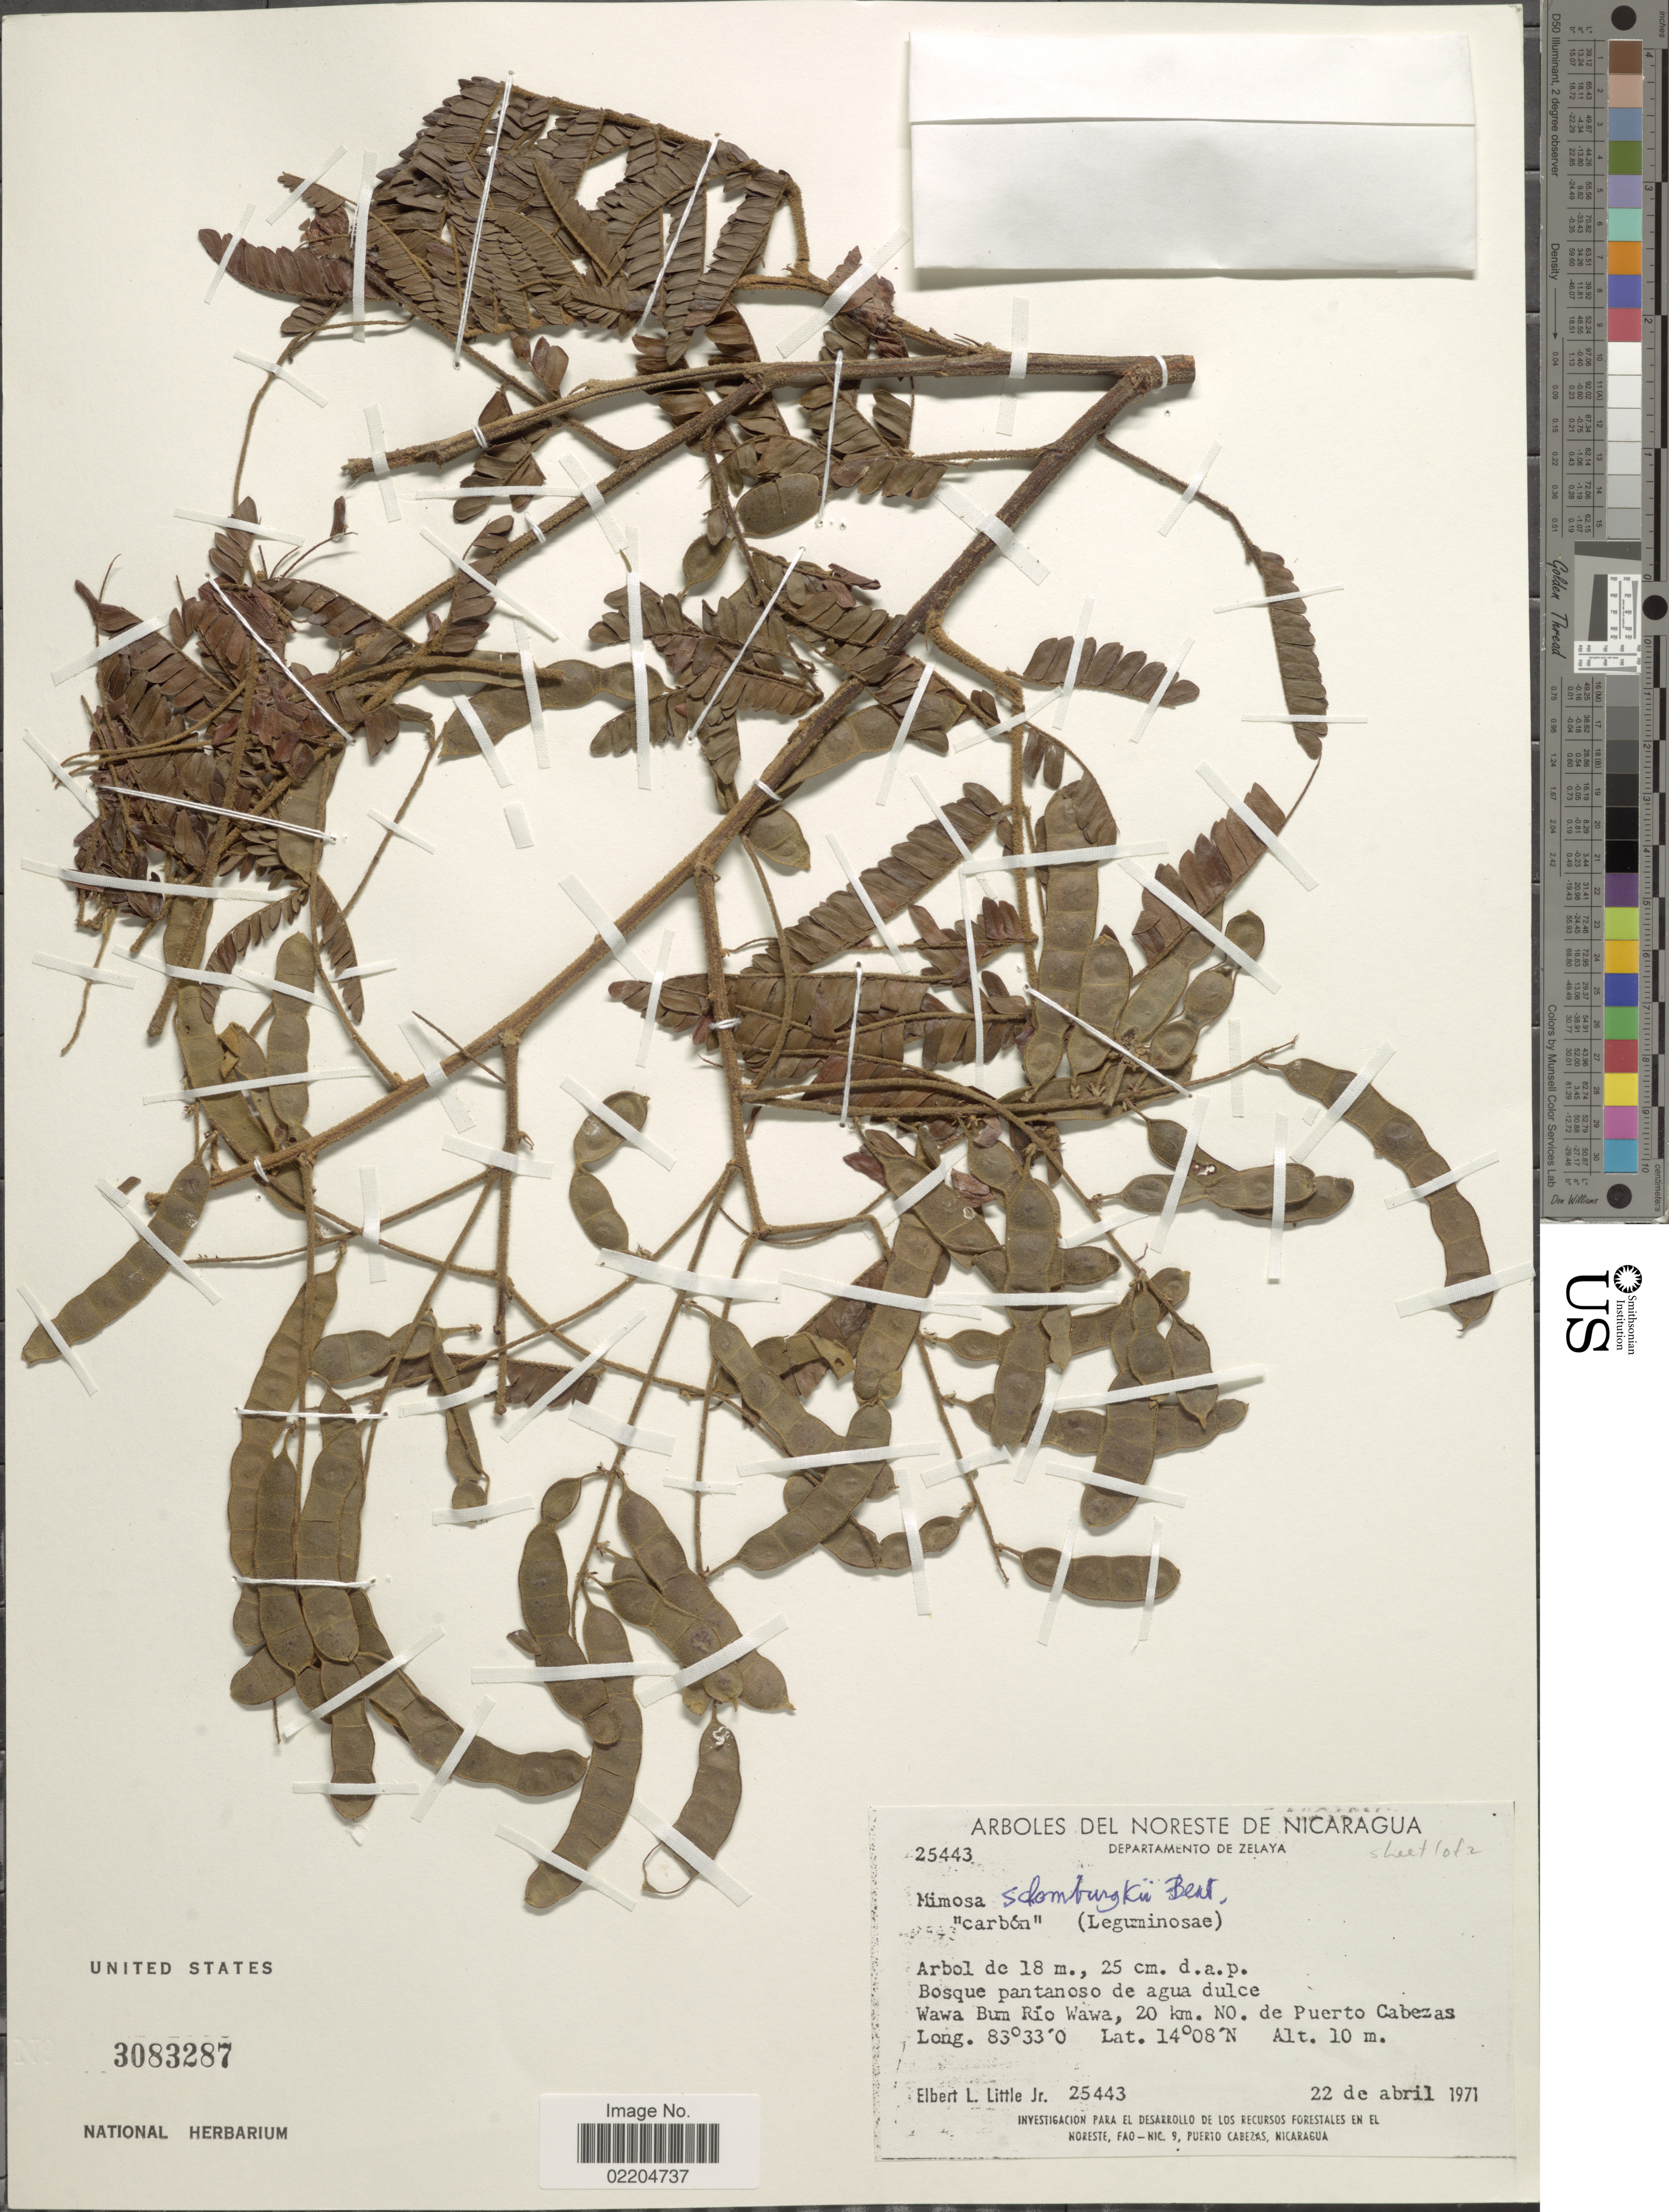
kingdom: Plantae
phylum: Tracheophyta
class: Magnoliopsida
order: Fabales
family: Fabaceae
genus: Mimosa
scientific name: Mimosa schomburgkii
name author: Benth.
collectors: E. L. Little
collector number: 25443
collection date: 1971-04-22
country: Nicaragua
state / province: Atlantico Norte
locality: Departamento de Zelaya. Wawa Bum Rio Wawa, 20 km. NO. de Puerto Cabezas.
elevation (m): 10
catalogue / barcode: US 3083287